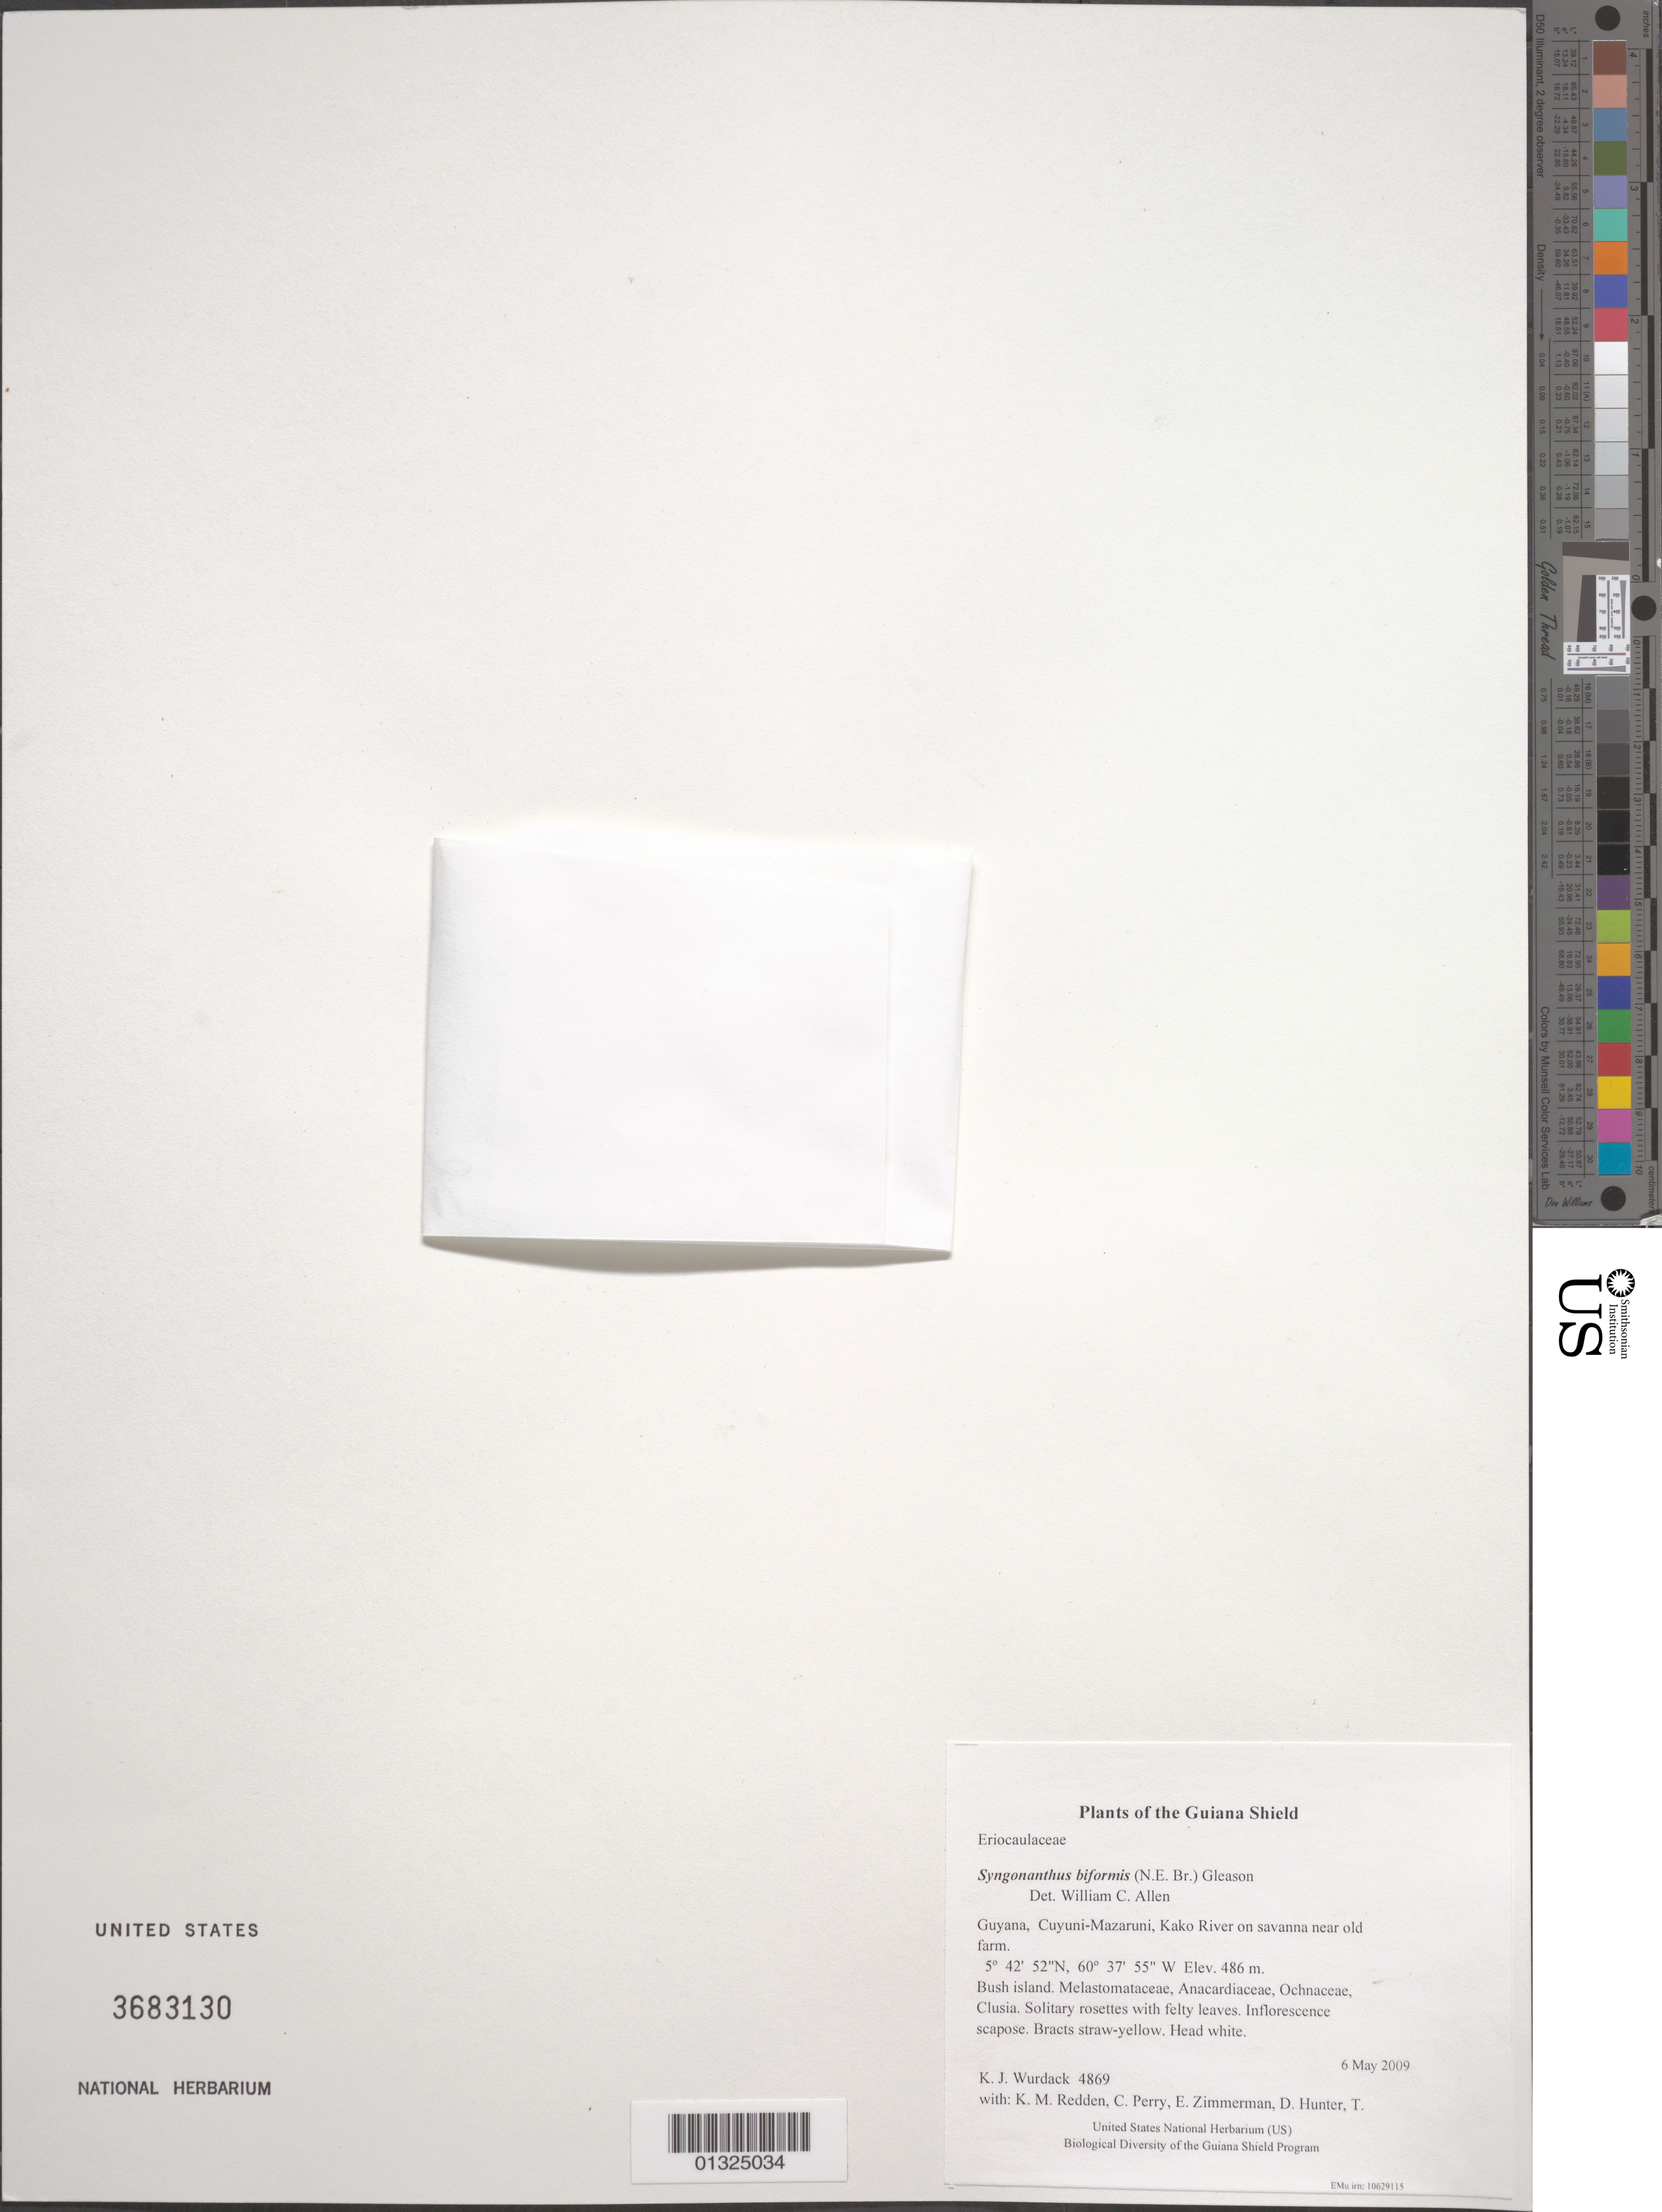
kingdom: Plantae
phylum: Tracheophyta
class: Liliopsida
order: Poales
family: Eriocaulaceae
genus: Syngonanthus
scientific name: Syngonanthus biformis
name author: (N.E. Br.) Gleason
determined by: Allen, W. C.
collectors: K. Wurdack, K. M. Redden, C. Perry, E. Zimmerman, D. Hunter, T. Hunter & V. Roland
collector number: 4869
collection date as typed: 6 May 2009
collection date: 2009-05-06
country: Guyana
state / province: Cuyuni-Mazaruni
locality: Kako River on savanna near old farm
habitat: Bush island. Melastomataceae, Anacardiaceae, Ochnaceae, Clusia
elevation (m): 486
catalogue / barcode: US 3683130